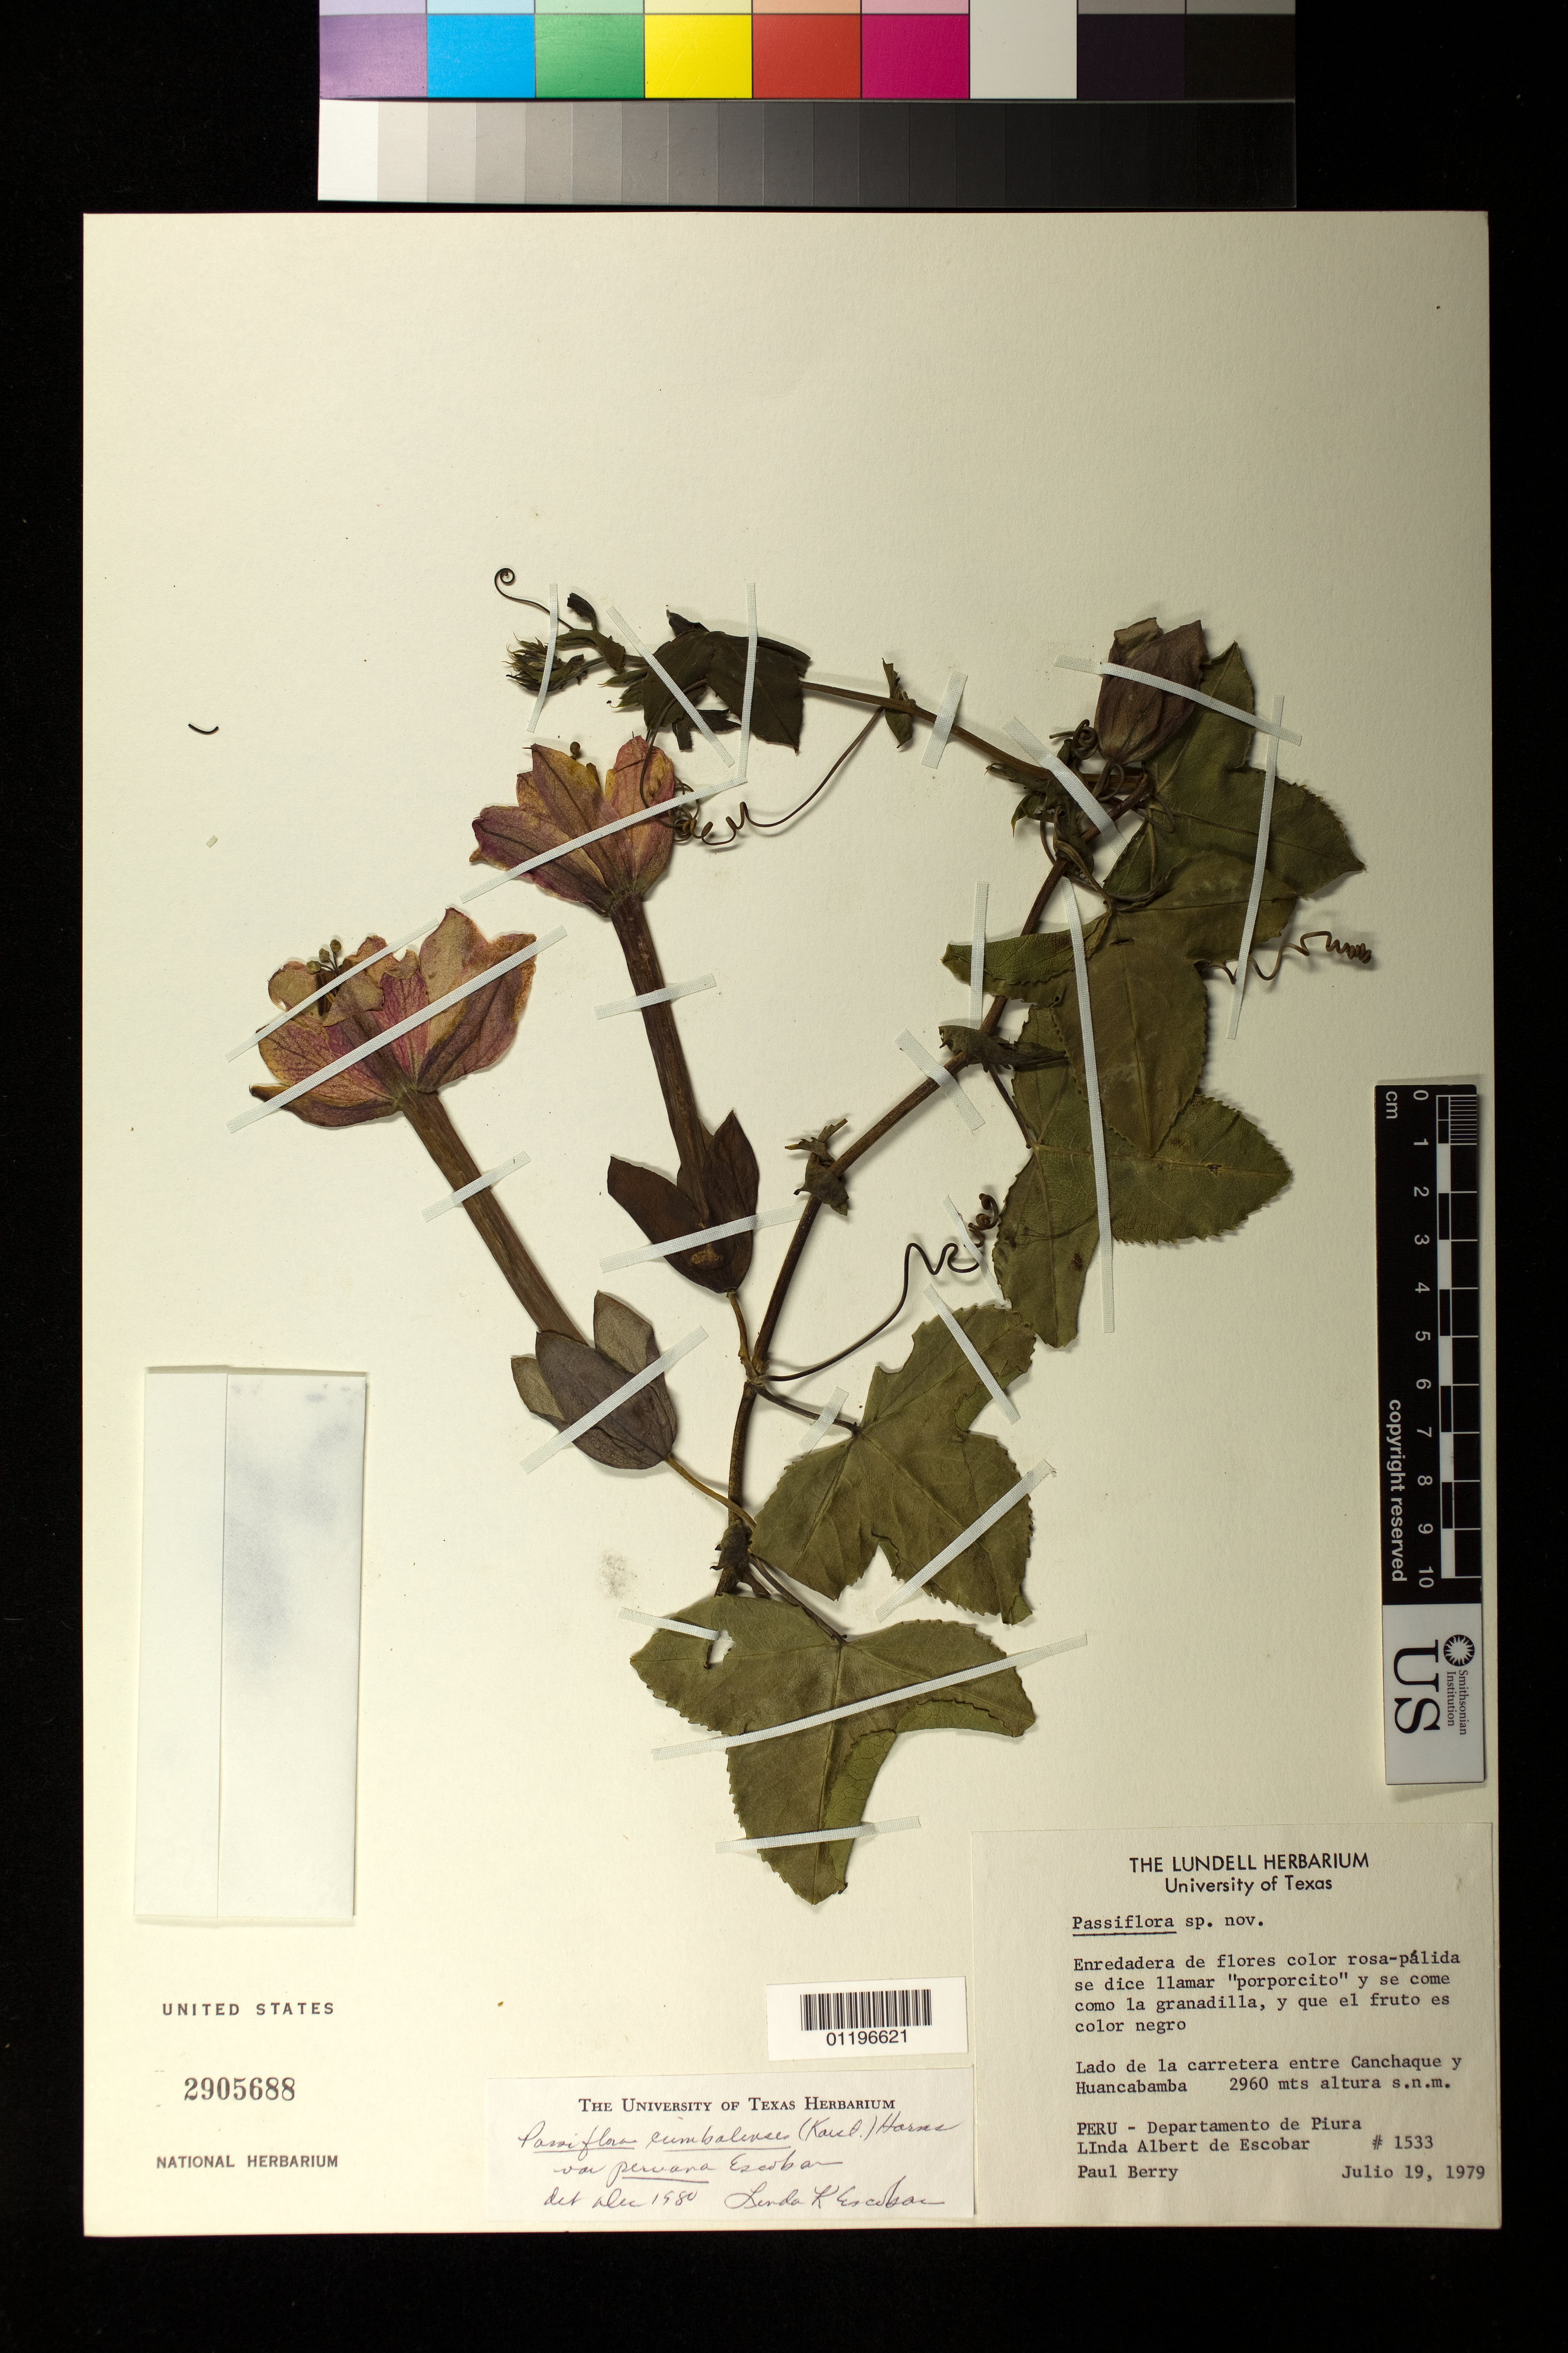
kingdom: Plantae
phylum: Tracheophyta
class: Magnoliopsida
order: Malpighiales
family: Passifloraceae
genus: Passiflora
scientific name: Passiflora cumbalensis var. peruana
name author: L.K. Escobar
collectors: L. K. de Escobar & P. E. Berry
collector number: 1533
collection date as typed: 19 Jul 1979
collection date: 1979-07-19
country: Peru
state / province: Piura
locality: Lado de la carreterra entre Canchaque y Huanacabamba.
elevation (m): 2960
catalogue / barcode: US 2905688